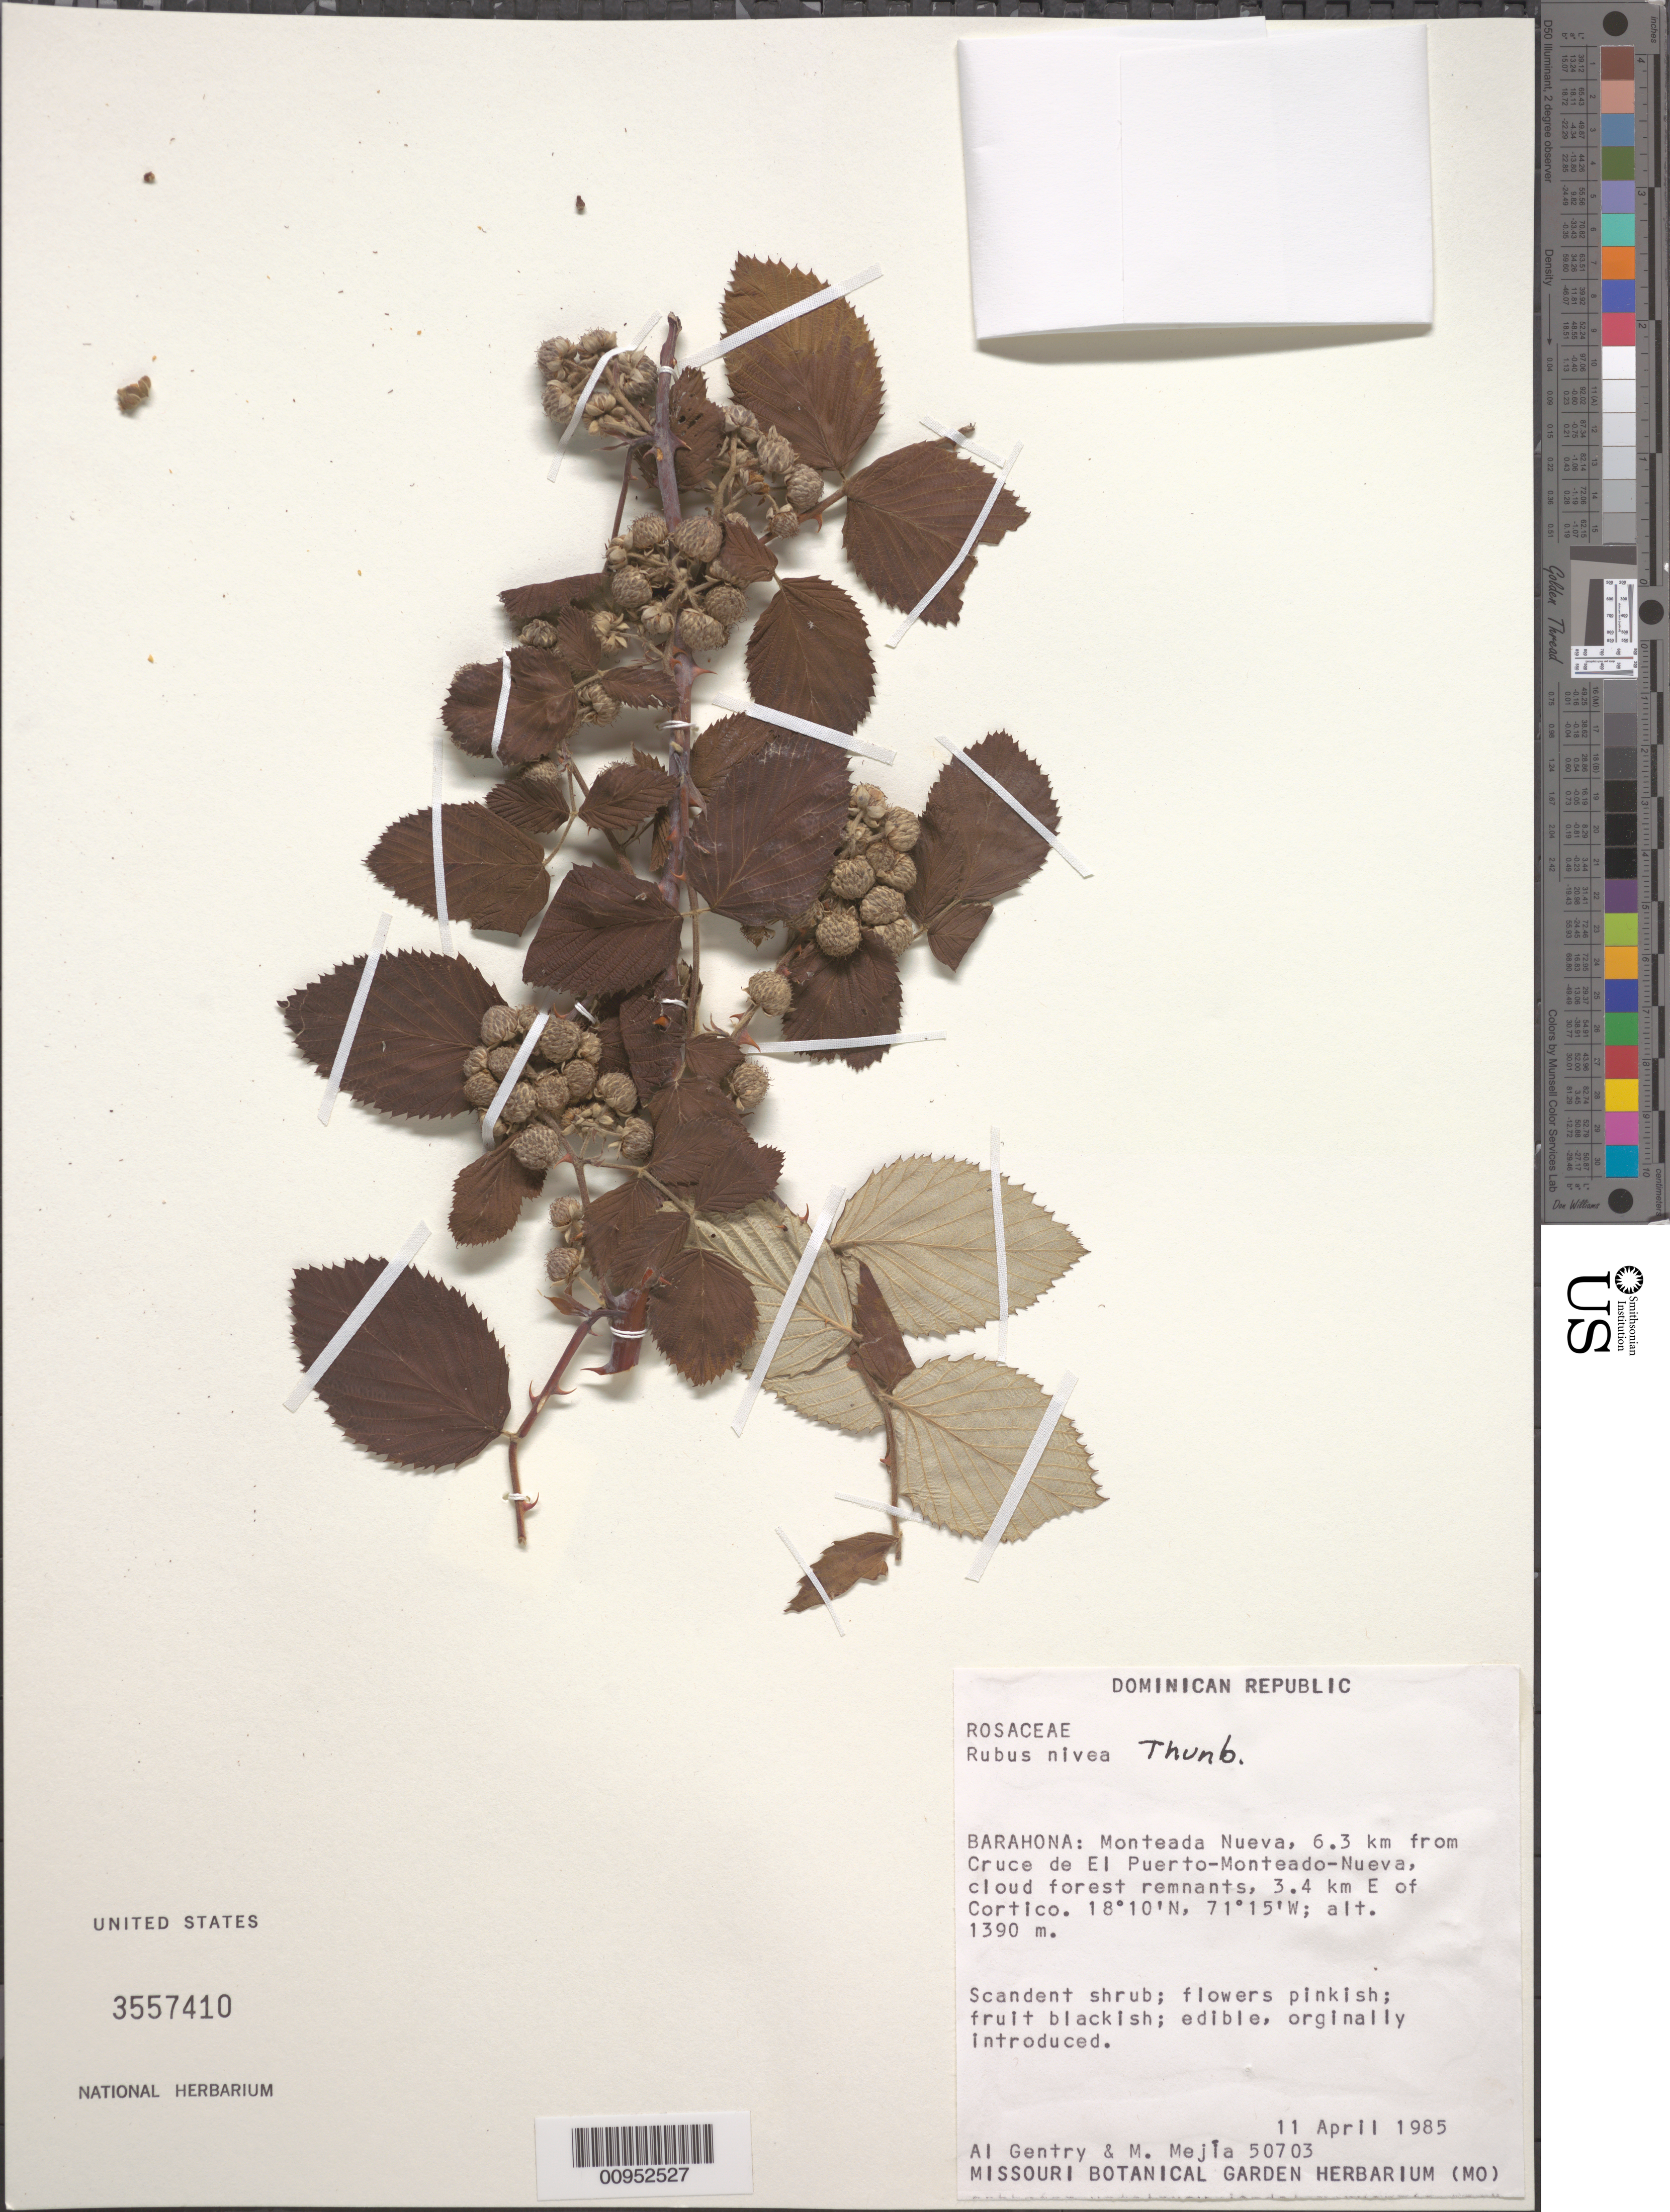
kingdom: Plantae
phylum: Tracheophyta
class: Magnoliopsida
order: Rosales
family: Rosaceae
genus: Rubus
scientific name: Rubus niveus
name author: Thunb.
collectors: A. H. Gentry & M. Mejia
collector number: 50703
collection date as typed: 11 Apr 1985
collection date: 1985-04-11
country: Dominican Republic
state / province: Barahona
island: Hispaniola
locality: Monteada Nueva, 6.3 km from Cruce de El Puerto-Monteado-Nueva, 3.4 km E of Cortico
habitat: Cloud forest remnants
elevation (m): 1390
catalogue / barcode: US 3557410